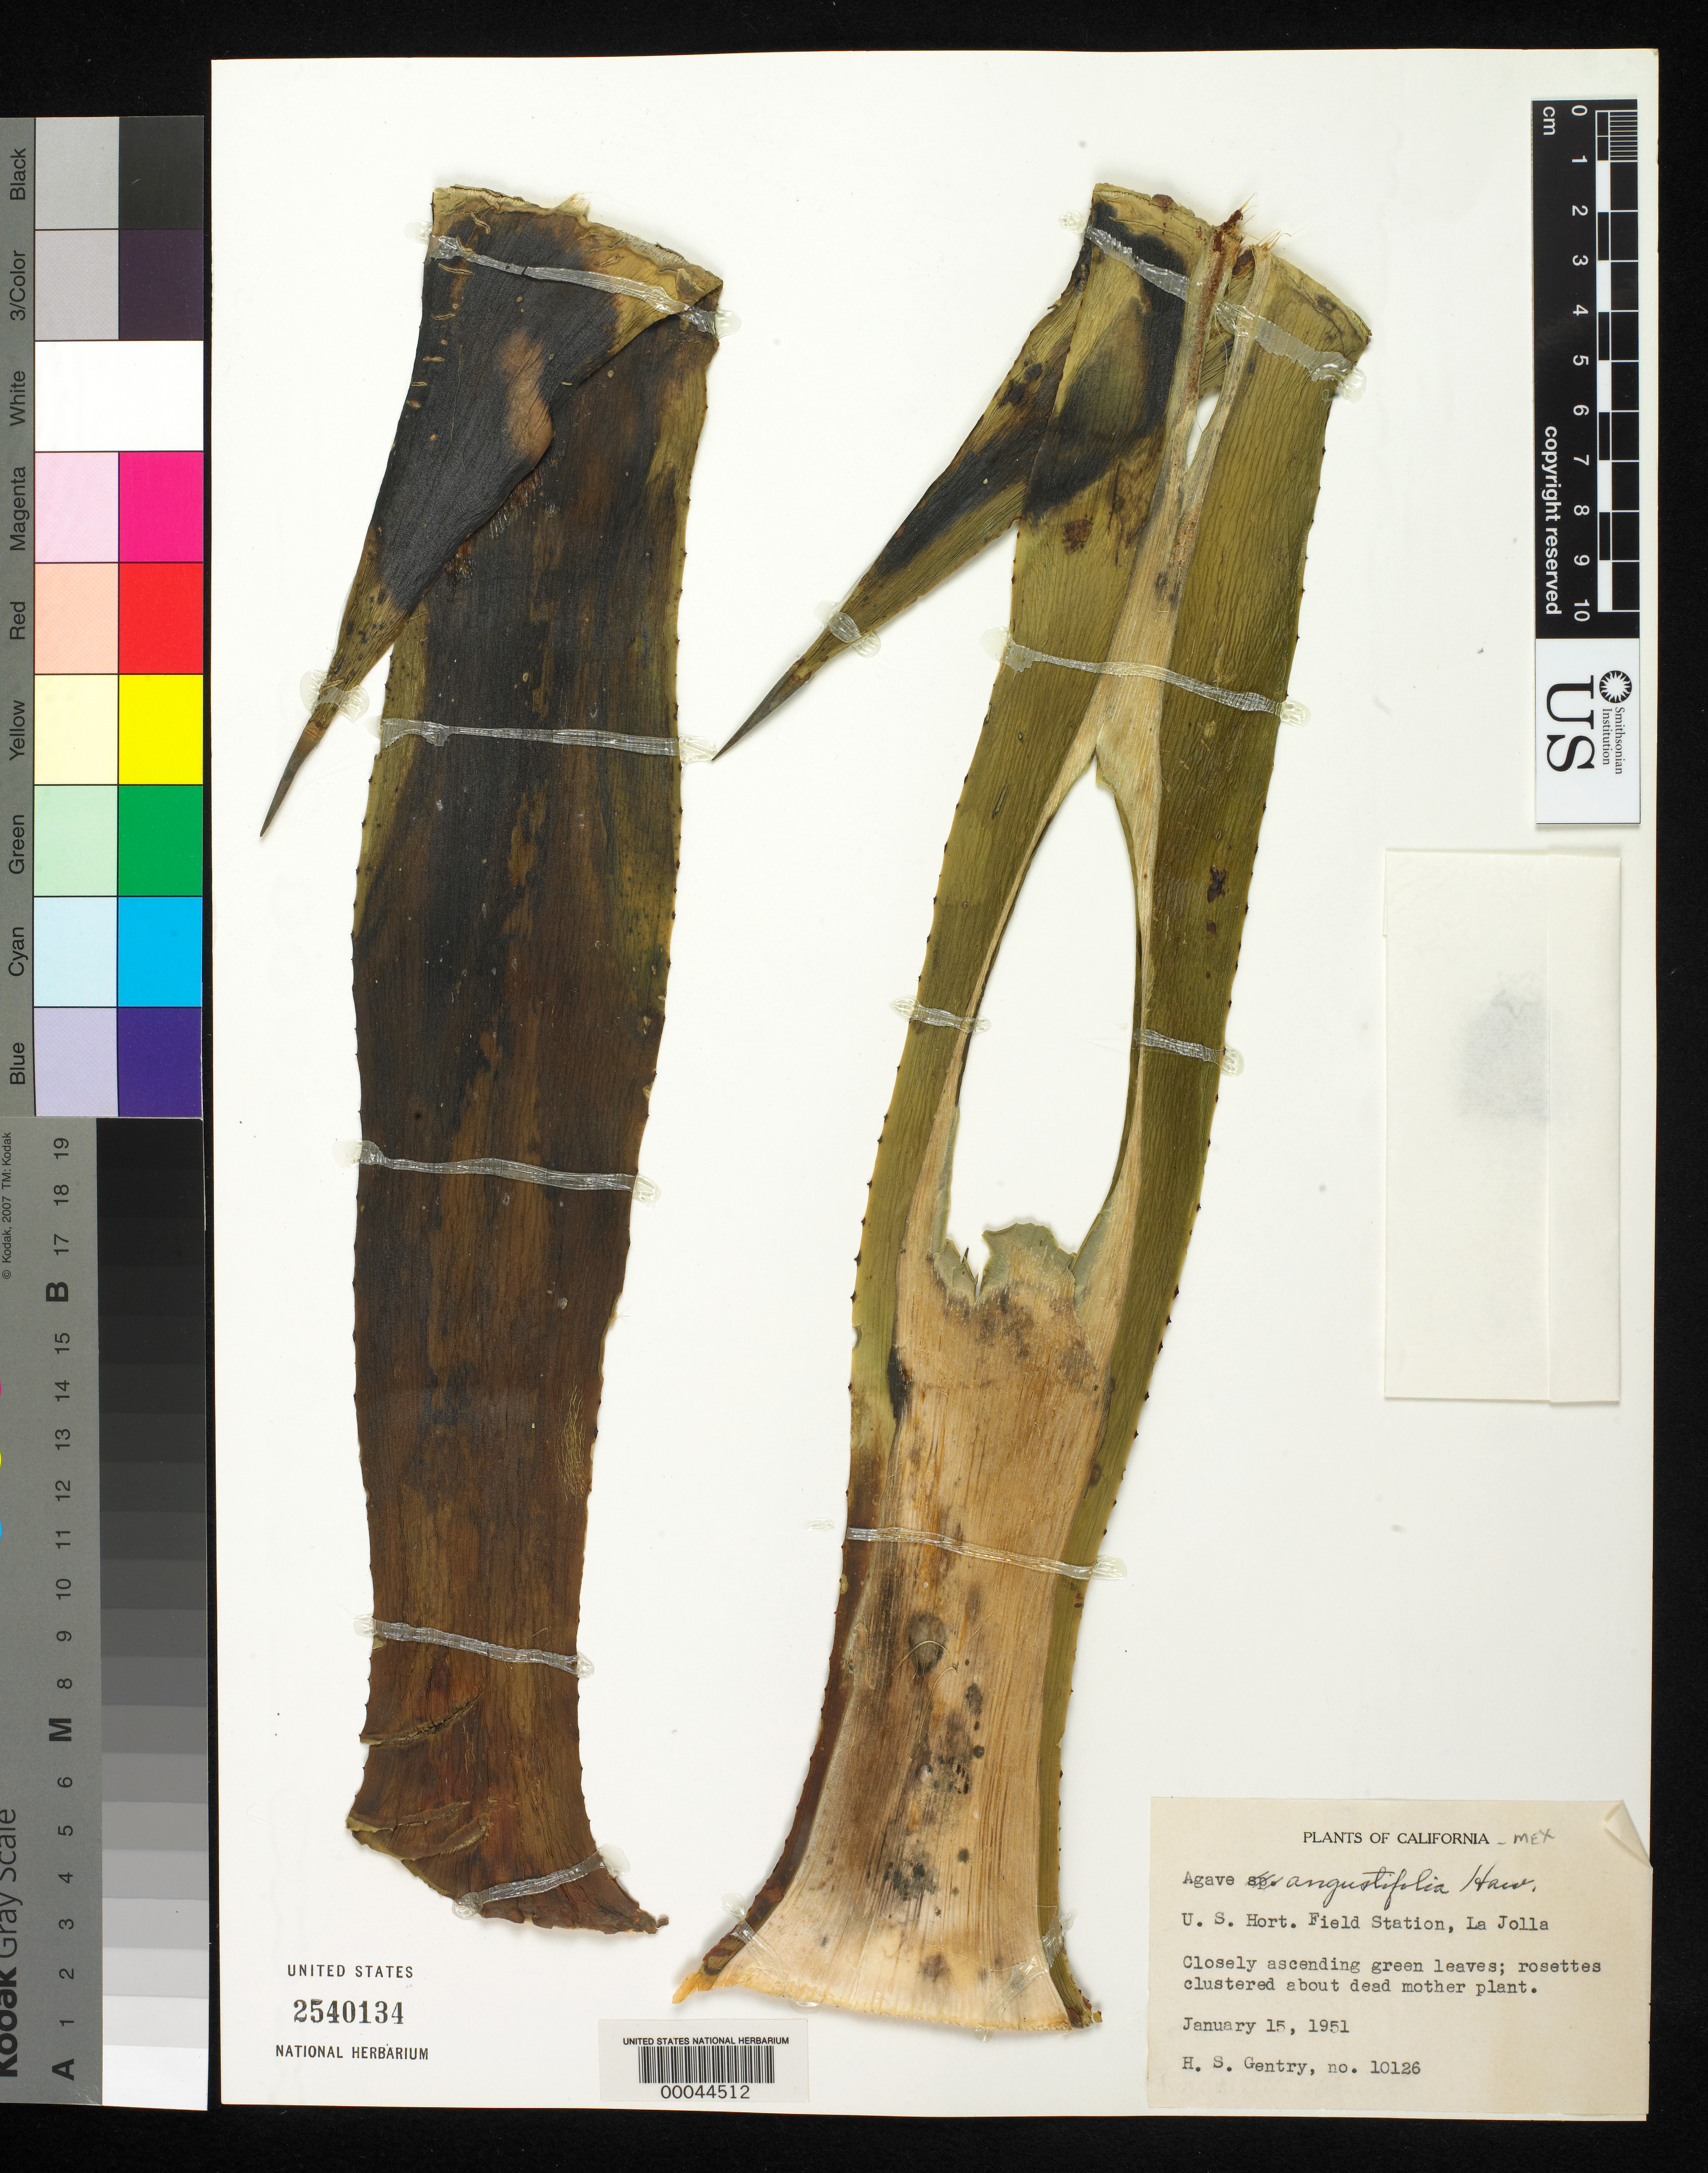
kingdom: Plantae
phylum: Tracheophyta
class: Liliopsida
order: Asparagales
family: Asparagaceae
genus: Agave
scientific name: Agave angustifolia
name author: Haw.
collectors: H. S. Gentry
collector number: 10126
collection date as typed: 15 Jan 1951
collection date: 1951-01-15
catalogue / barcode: US 2540134